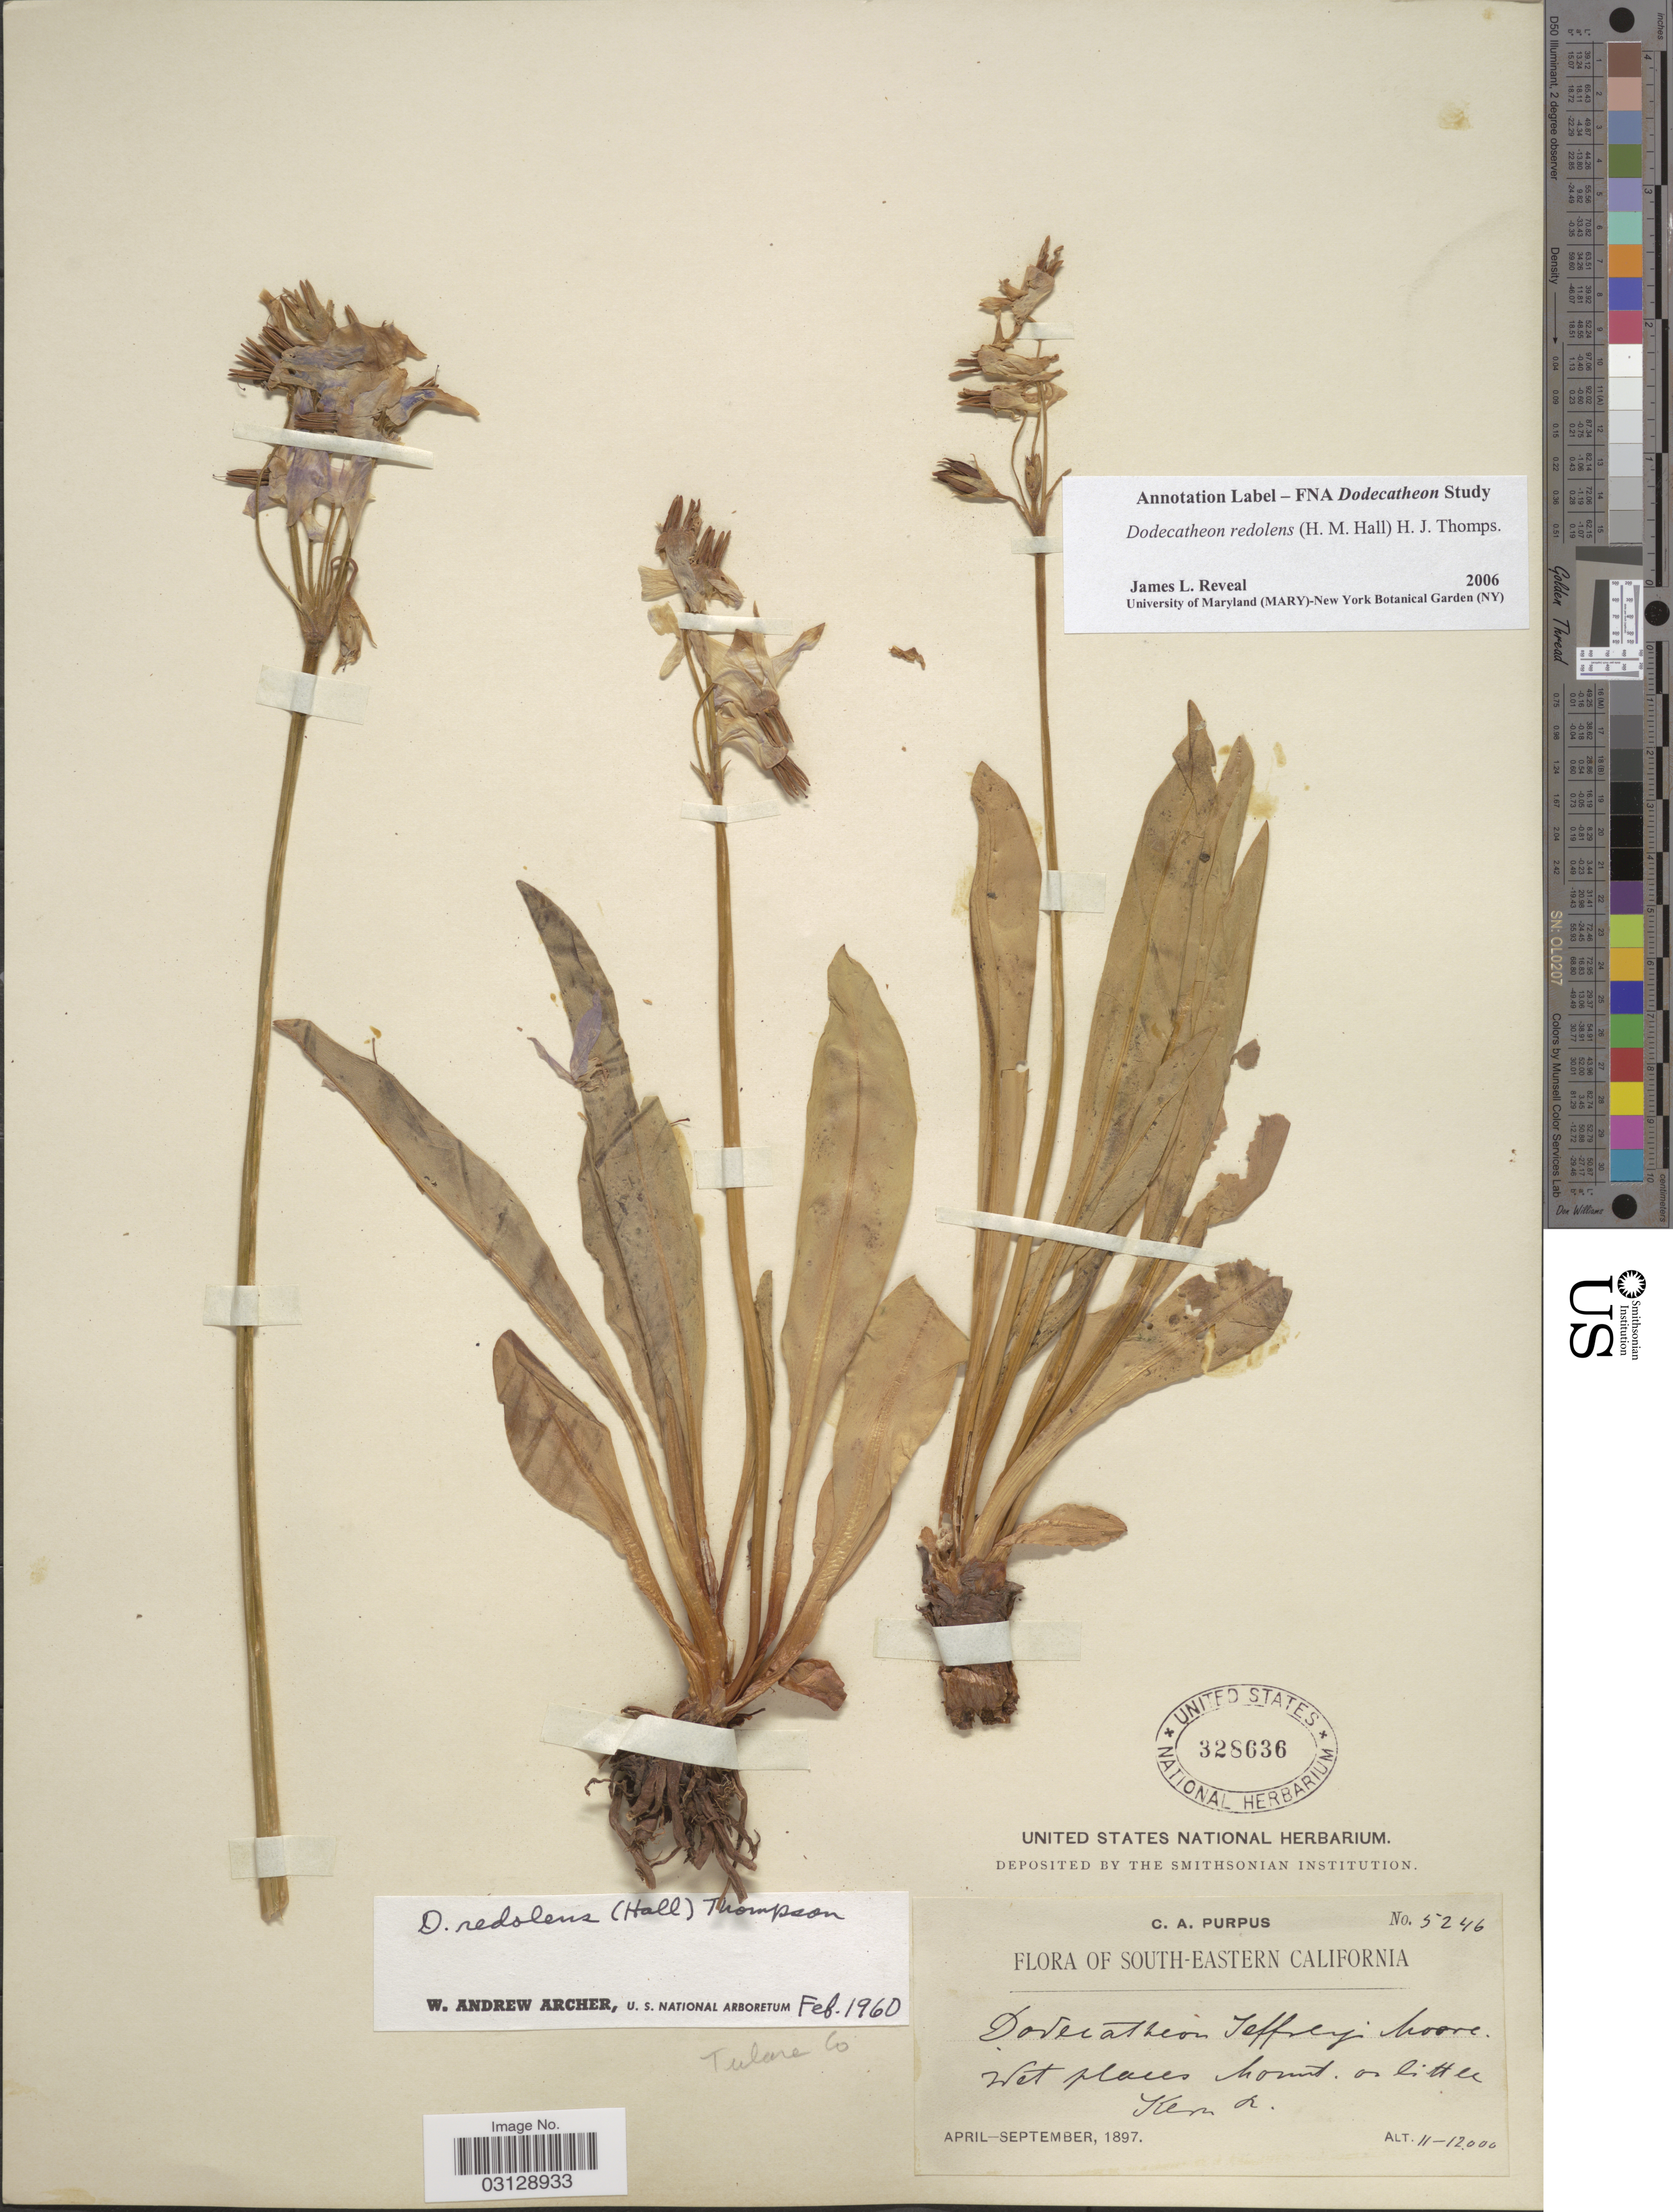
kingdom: Plantae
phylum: Tracheophyta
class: Magnoliopsida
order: Ericales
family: Primulaceae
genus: Dodecatheon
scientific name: Dodecatheon redolens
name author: (H.M. Hall) H.J. Thomps.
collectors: C. A. Purpus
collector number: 5246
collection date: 1897-04/1897-09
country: United States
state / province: California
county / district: Kern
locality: South-Eastern California. Wet places mouth of Little Kern R. (river).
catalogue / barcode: US 328636